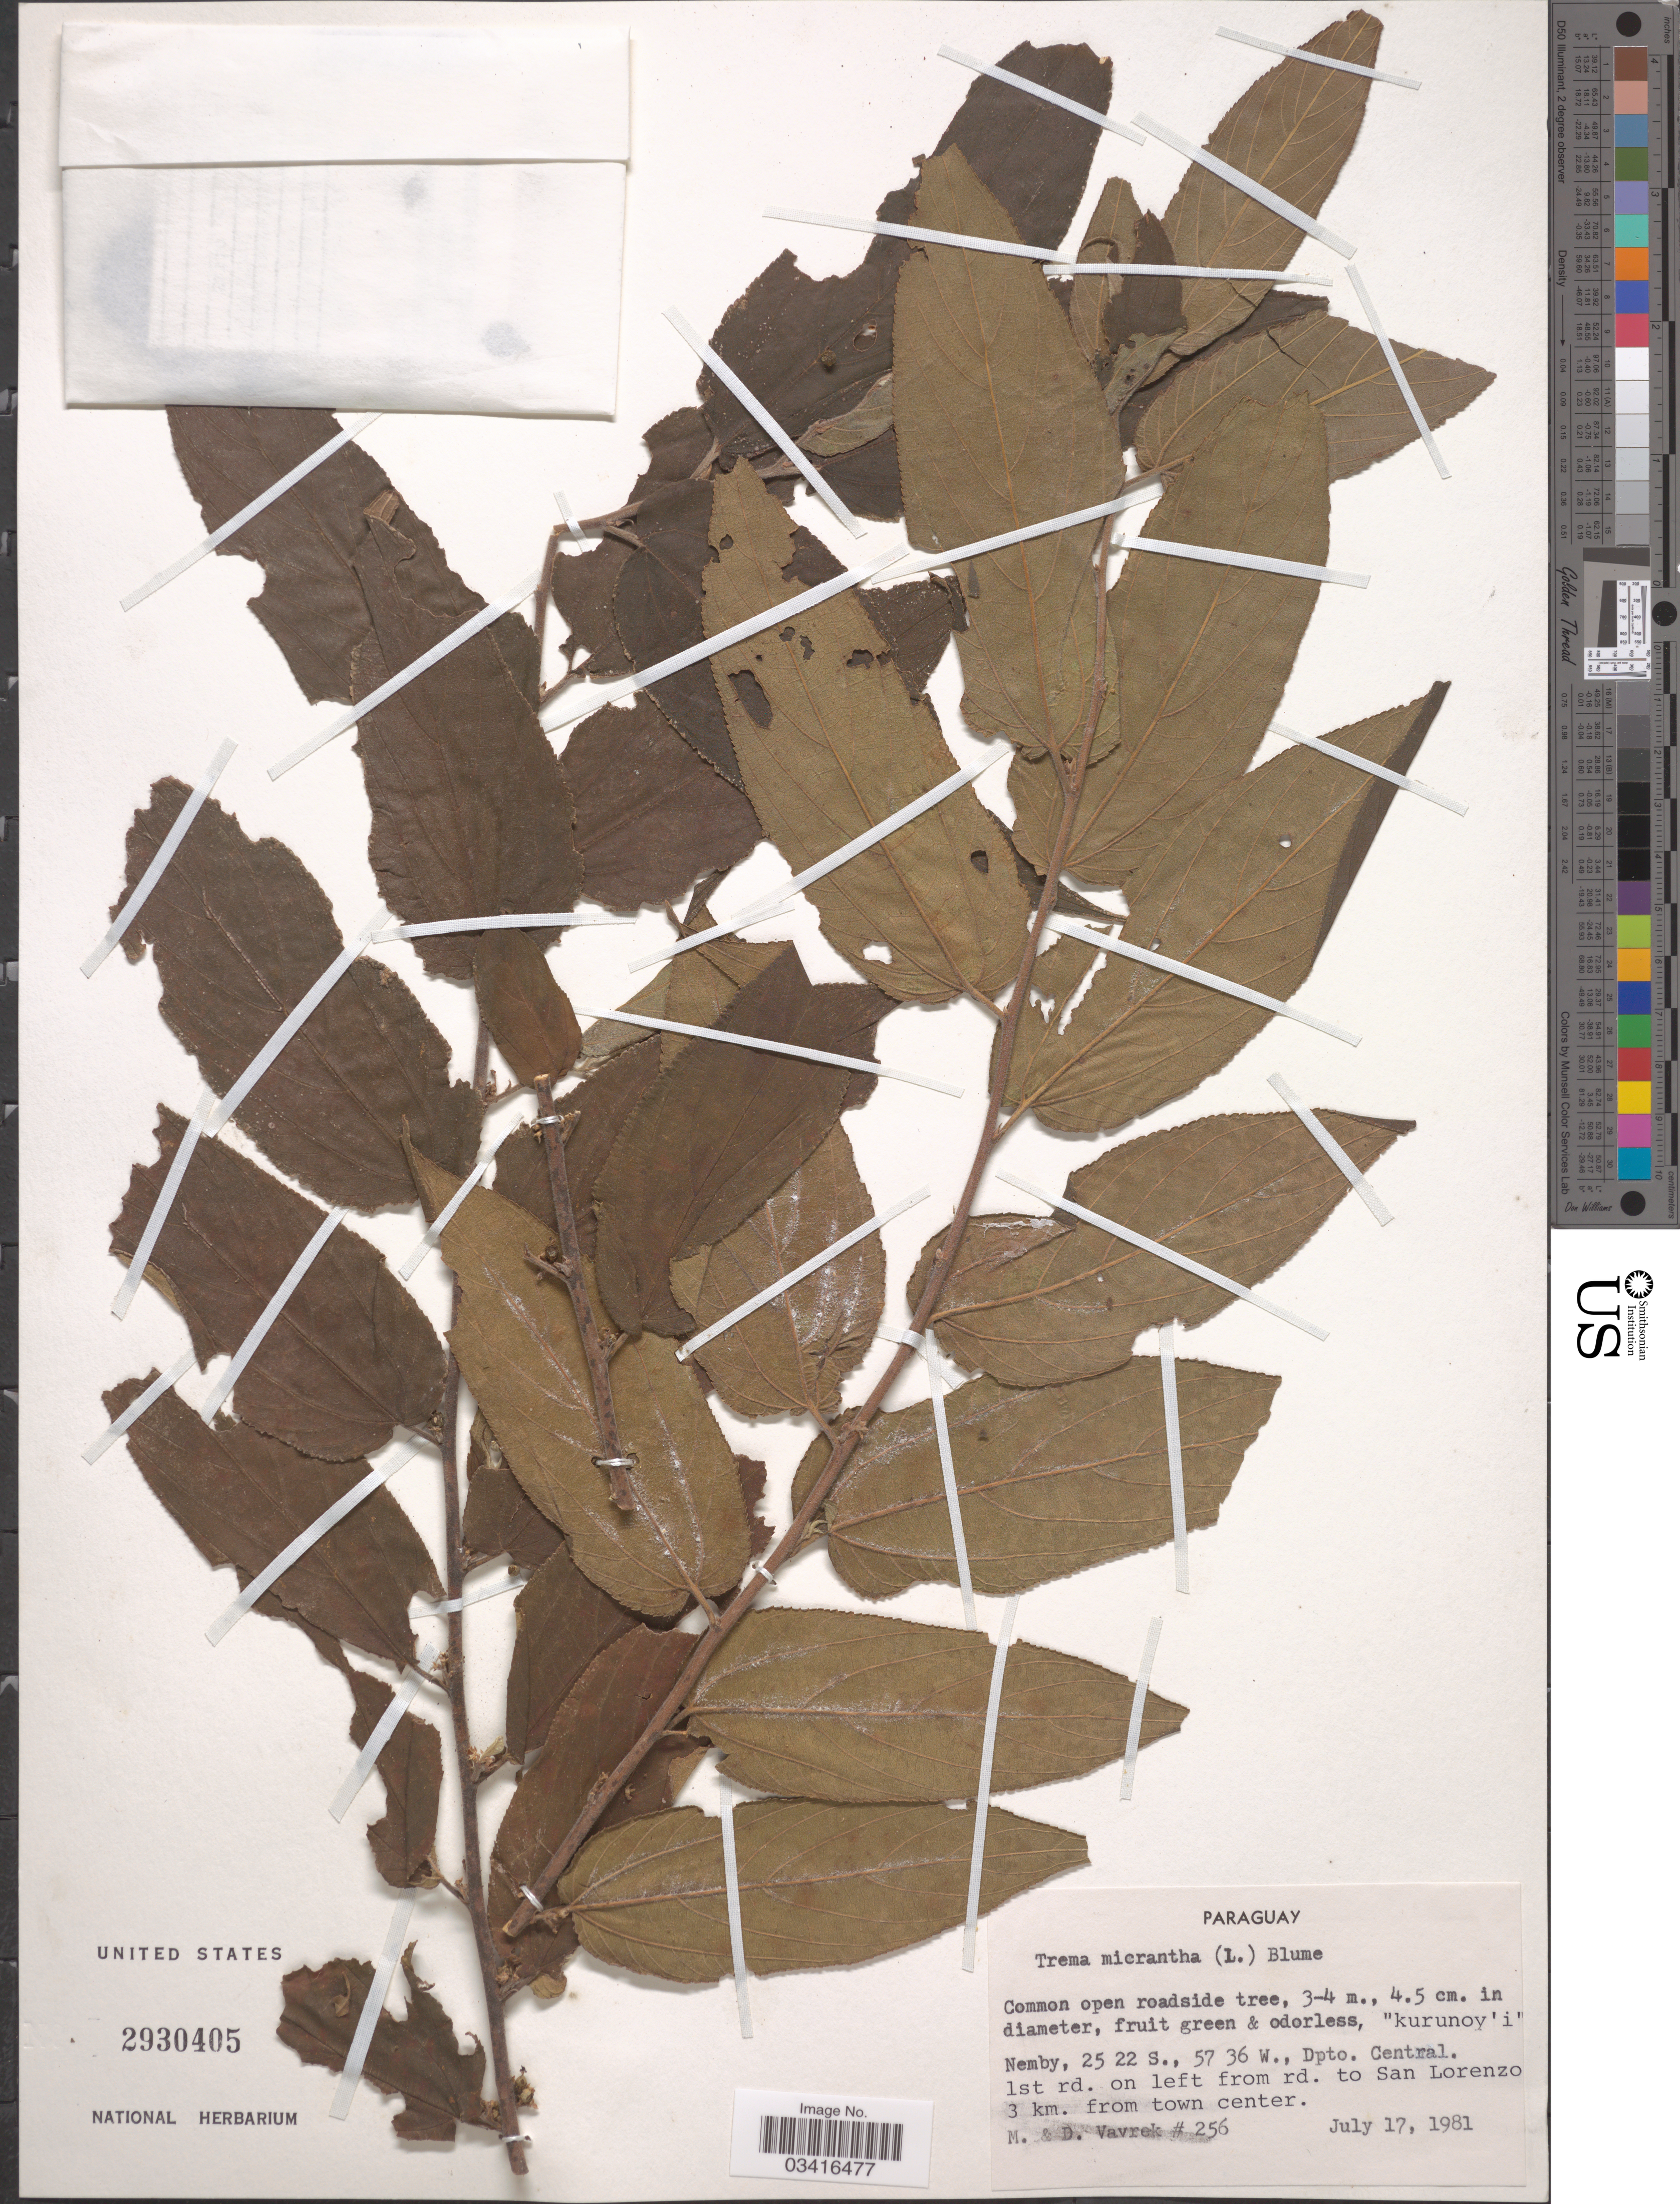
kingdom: Plantae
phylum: Tracheophyta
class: Magnoliopsida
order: Rosales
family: Cannabaceae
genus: Trema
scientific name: Trema micranthum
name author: (L.) Blume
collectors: M. Vavrek & D. Vavrek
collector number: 256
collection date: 1981-07-17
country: Paraguay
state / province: Central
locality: Nemby. Dpto. Central. 1st rd. on left from rd. to San Lorenzo 3 km. from town center.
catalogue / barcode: US 2930405